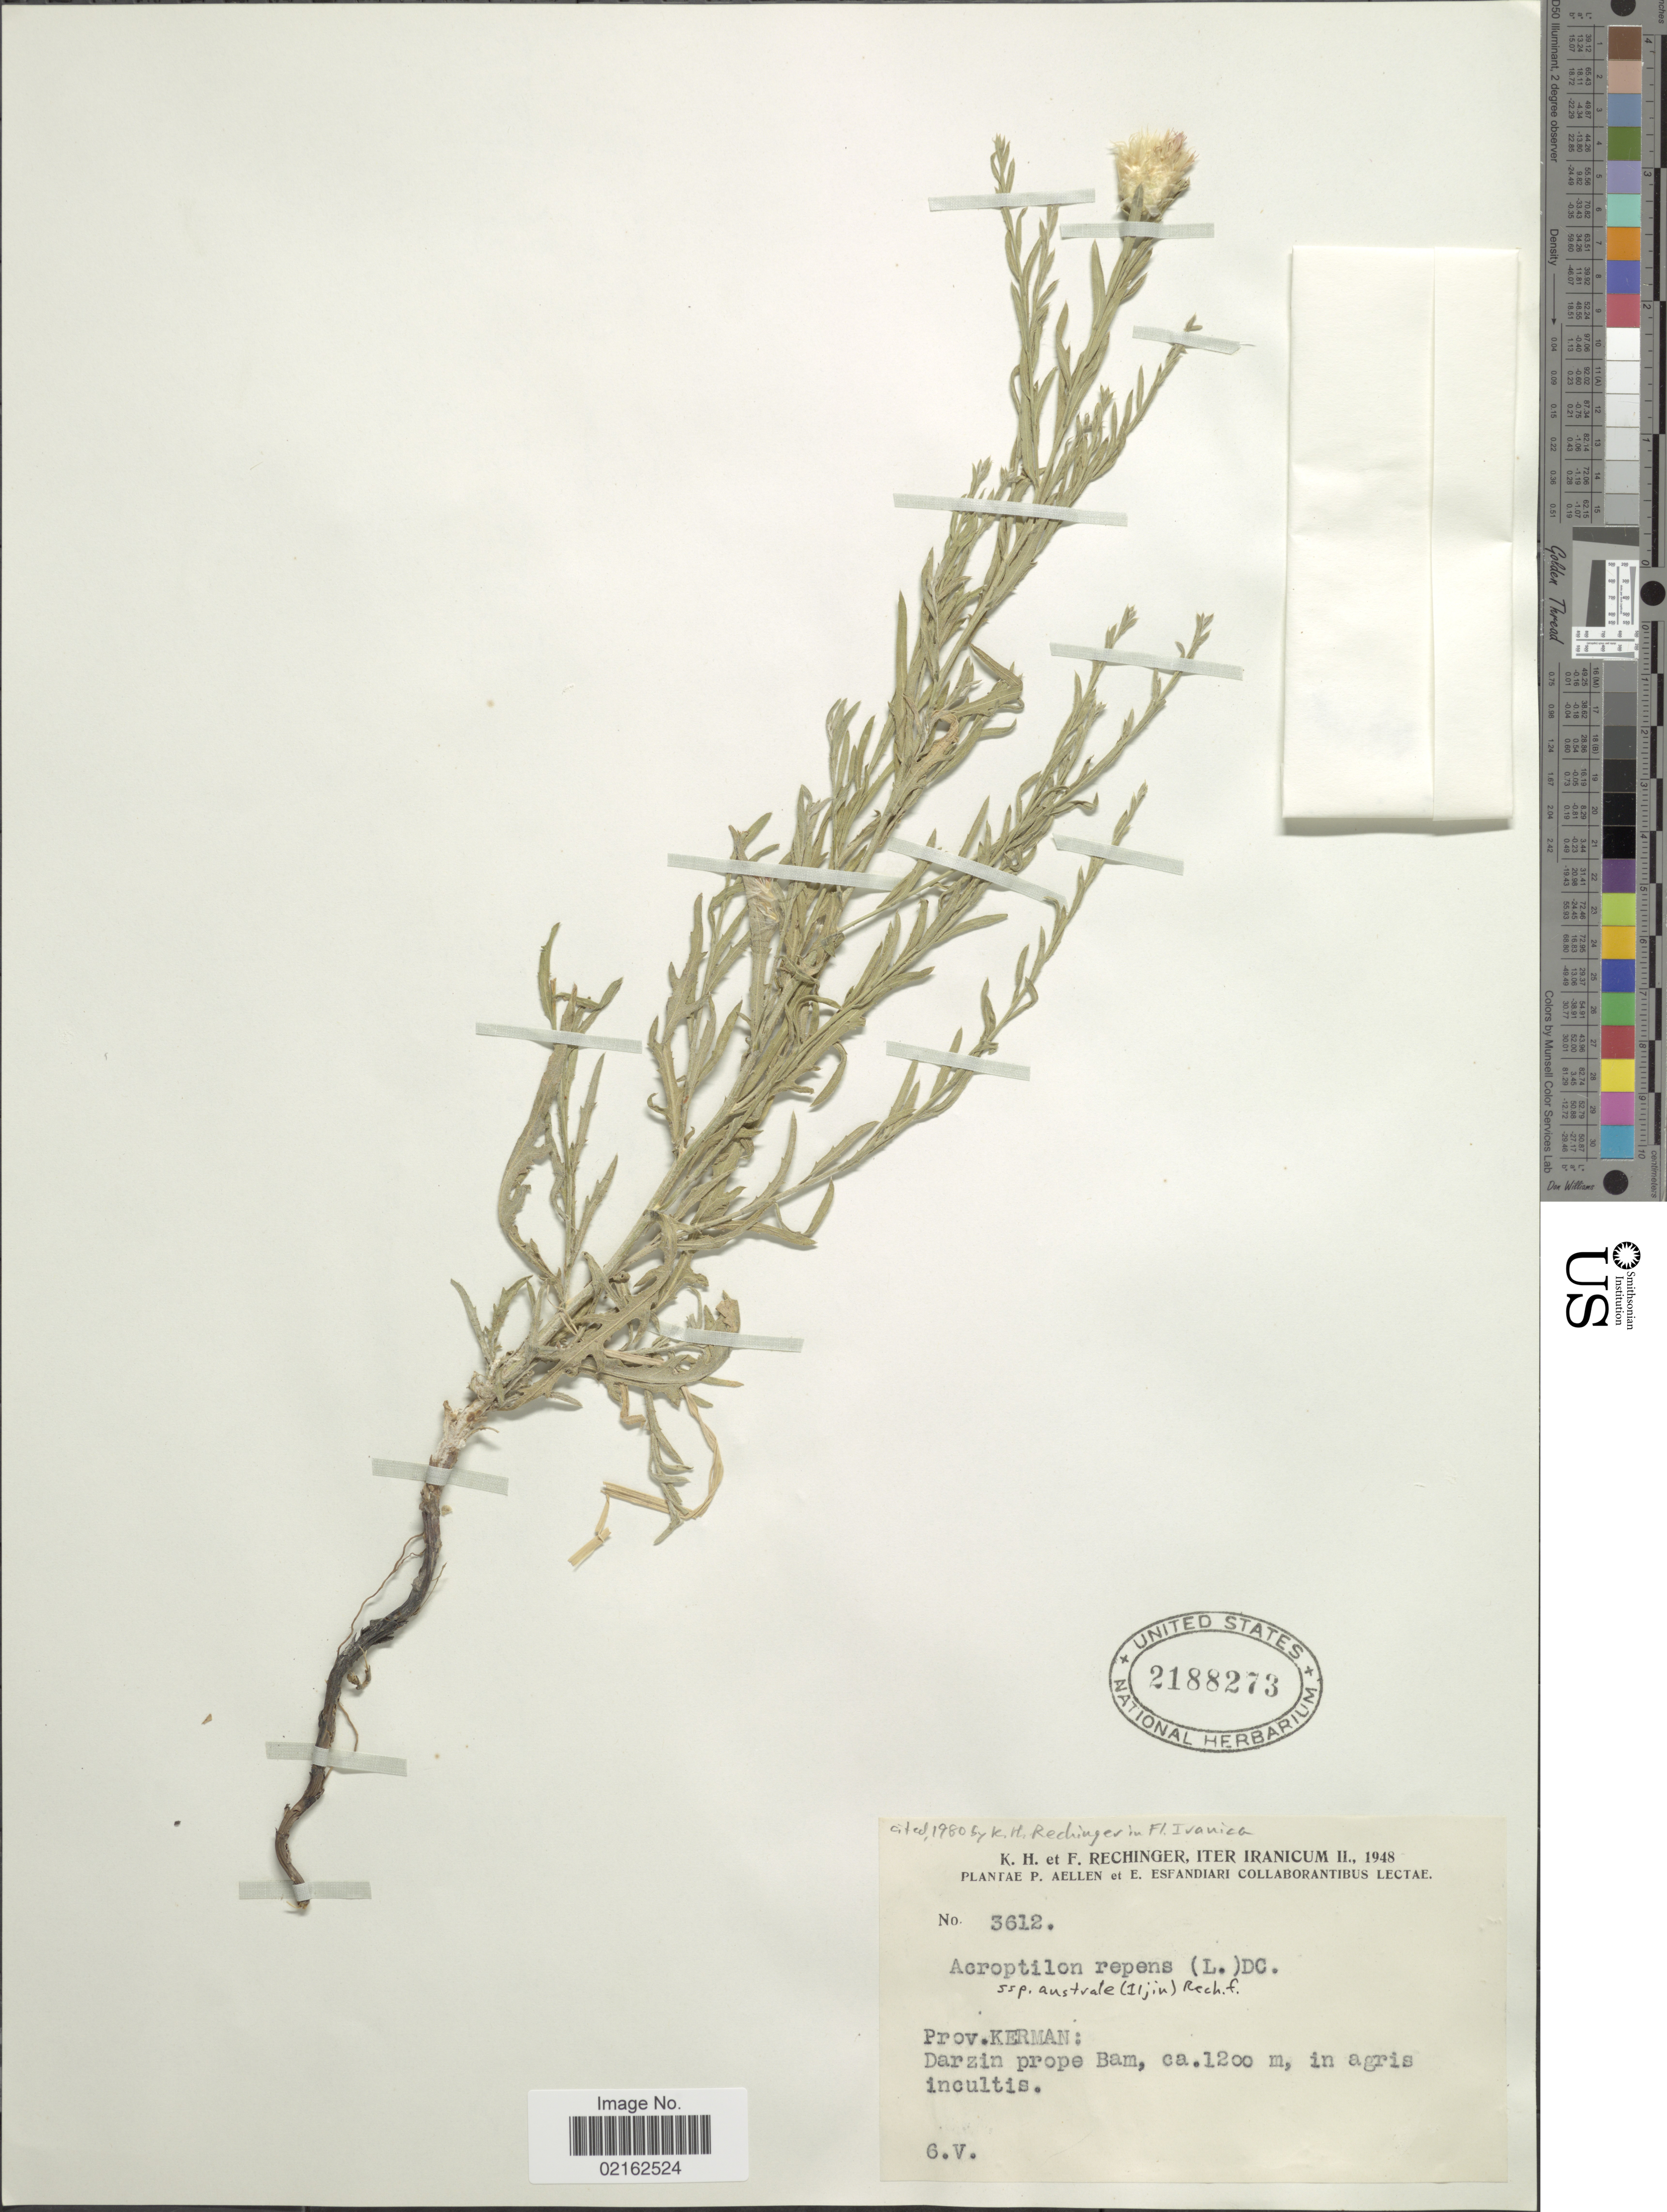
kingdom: Plantae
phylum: Tracheophyta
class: Magnoliopsida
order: Asterales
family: Asteraceae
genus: Acroptilon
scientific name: Acroptilon repens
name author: (L.) DC.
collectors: K. H. Rechinger & F. Rechinger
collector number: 3612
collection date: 1948-05-06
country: Iran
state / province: Kerman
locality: Darzin prope Bam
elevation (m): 1200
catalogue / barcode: US 2188273